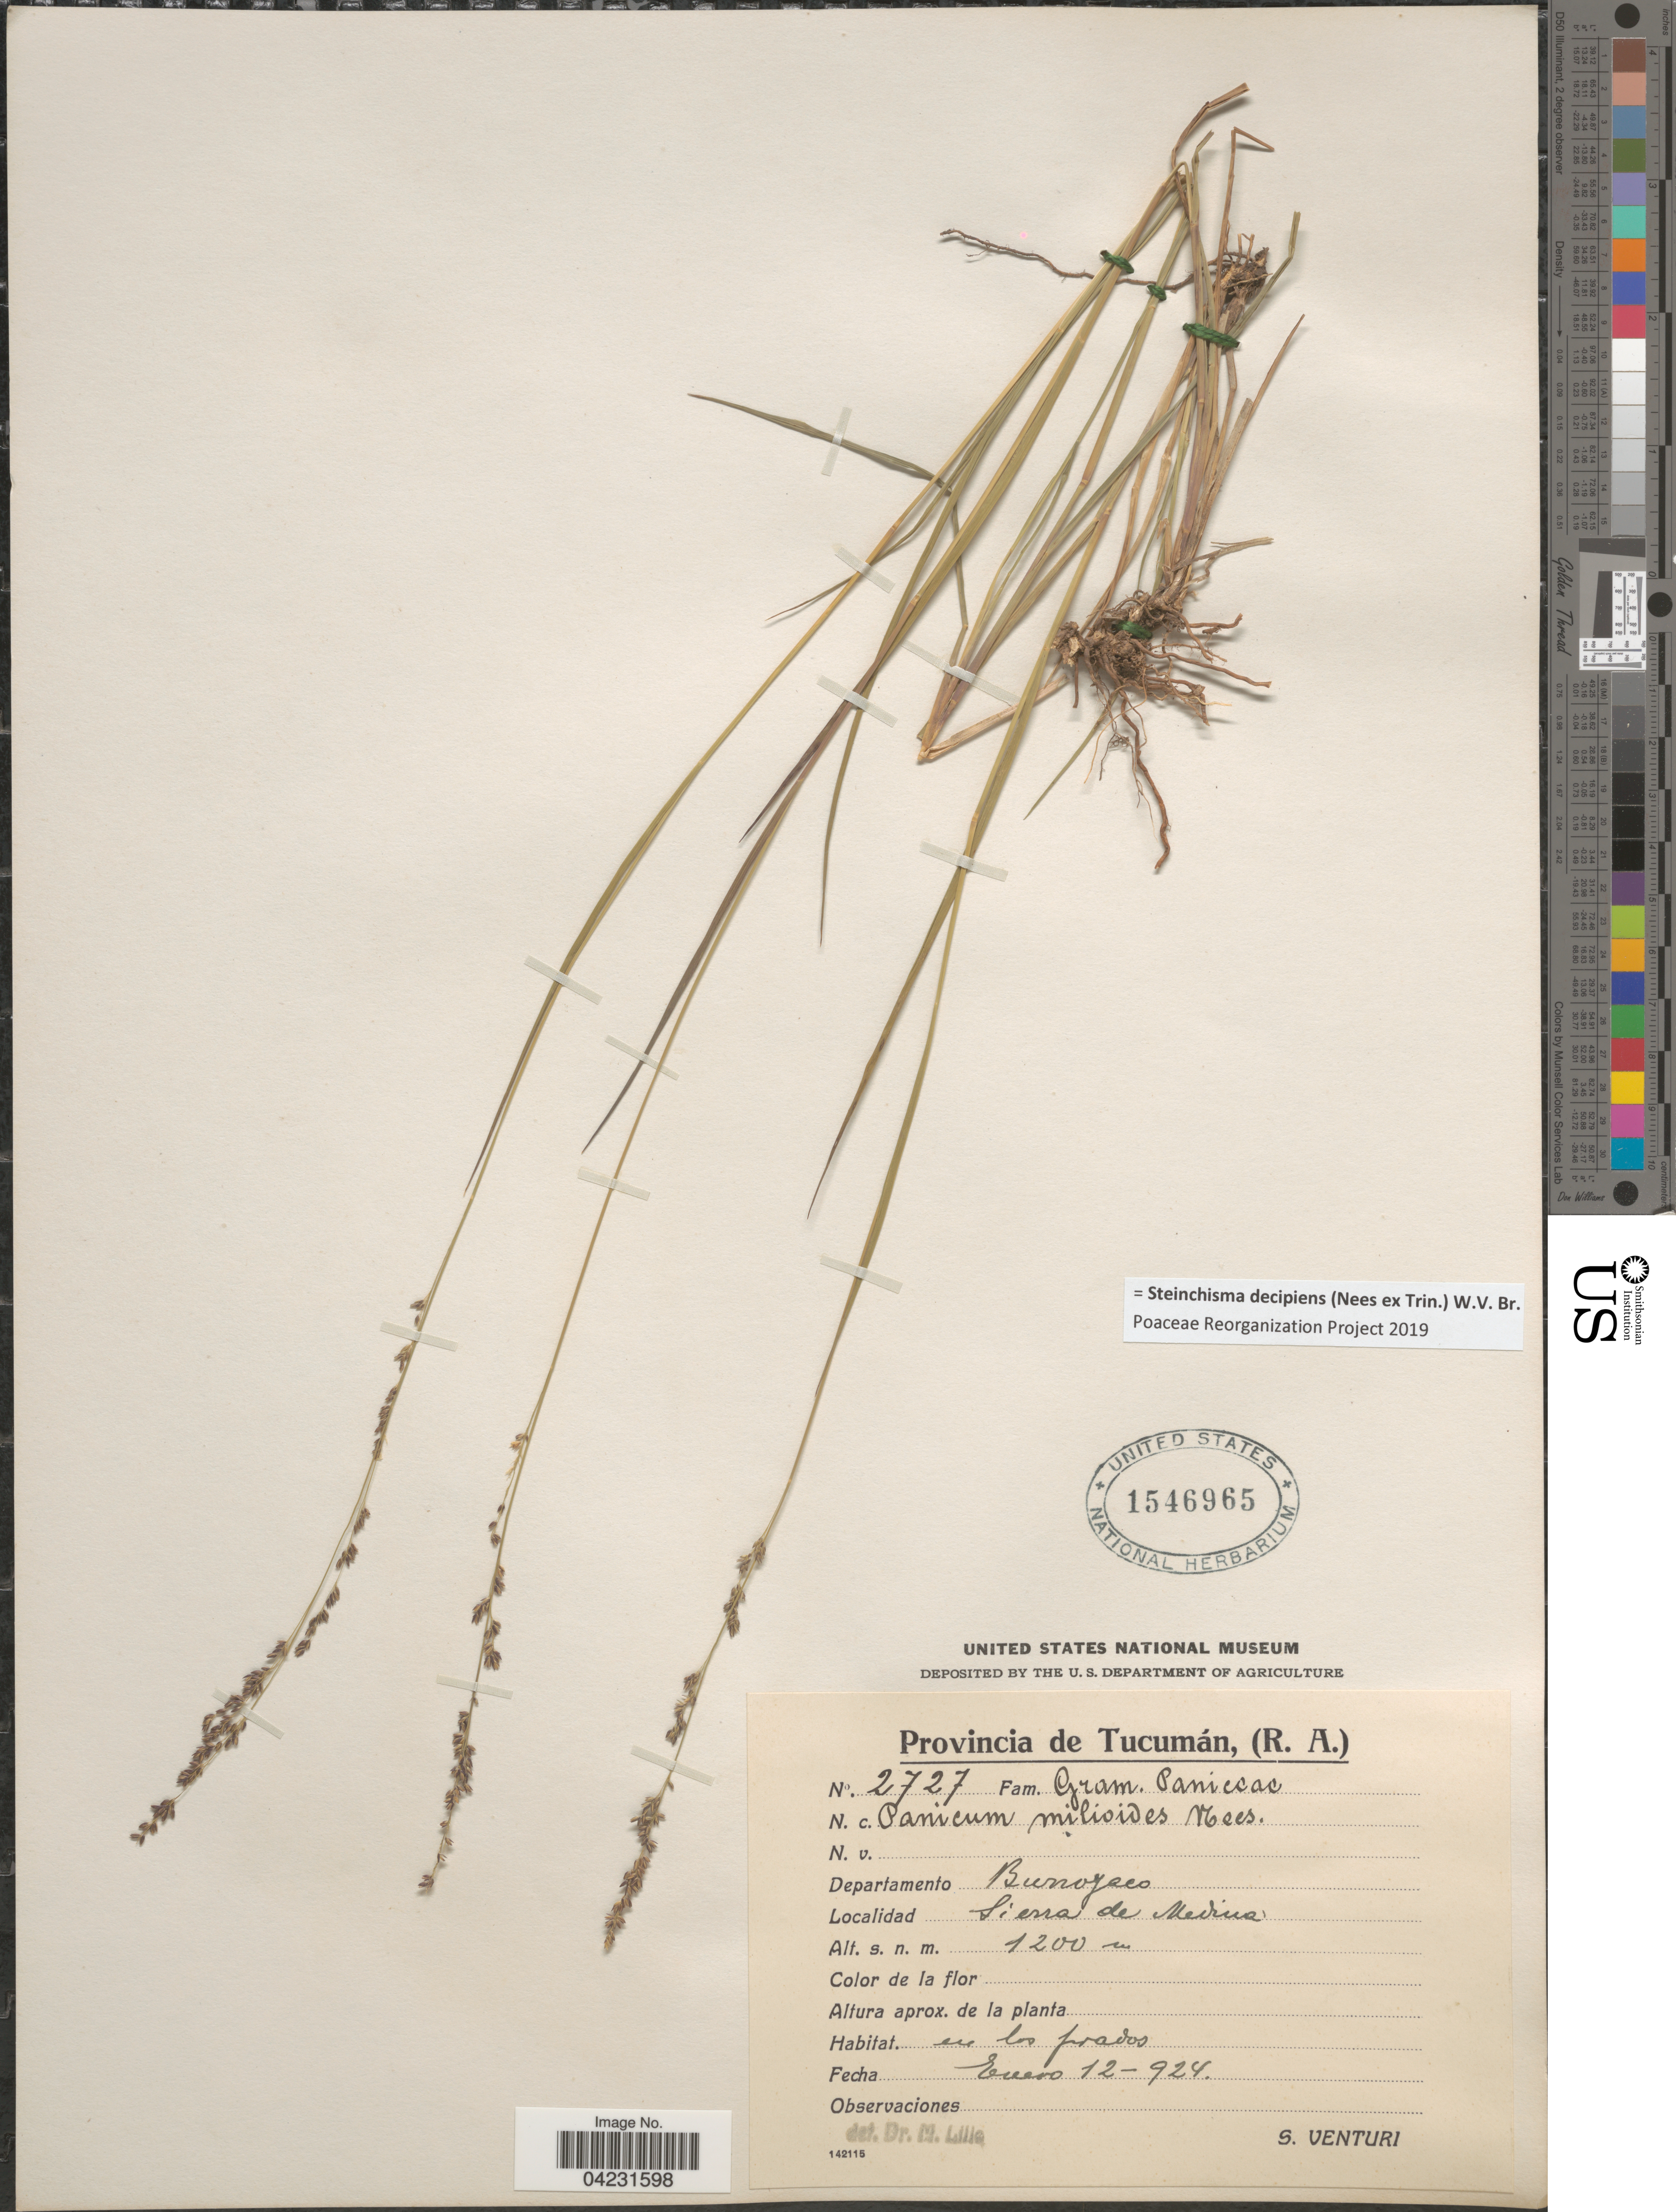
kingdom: Plantae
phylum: Tracheophyta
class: Liliopsida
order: Poales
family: Poaceae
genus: Steinchisma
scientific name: Steinchisma decipiens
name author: (Nees ex Trin.) W.V. Br.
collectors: S. Venturi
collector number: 2727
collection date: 1924-01-12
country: Argentina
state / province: Tucuman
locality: Departamento Burroyaco. Sierra de Medina.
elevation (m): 1200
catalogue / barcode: US 1546965